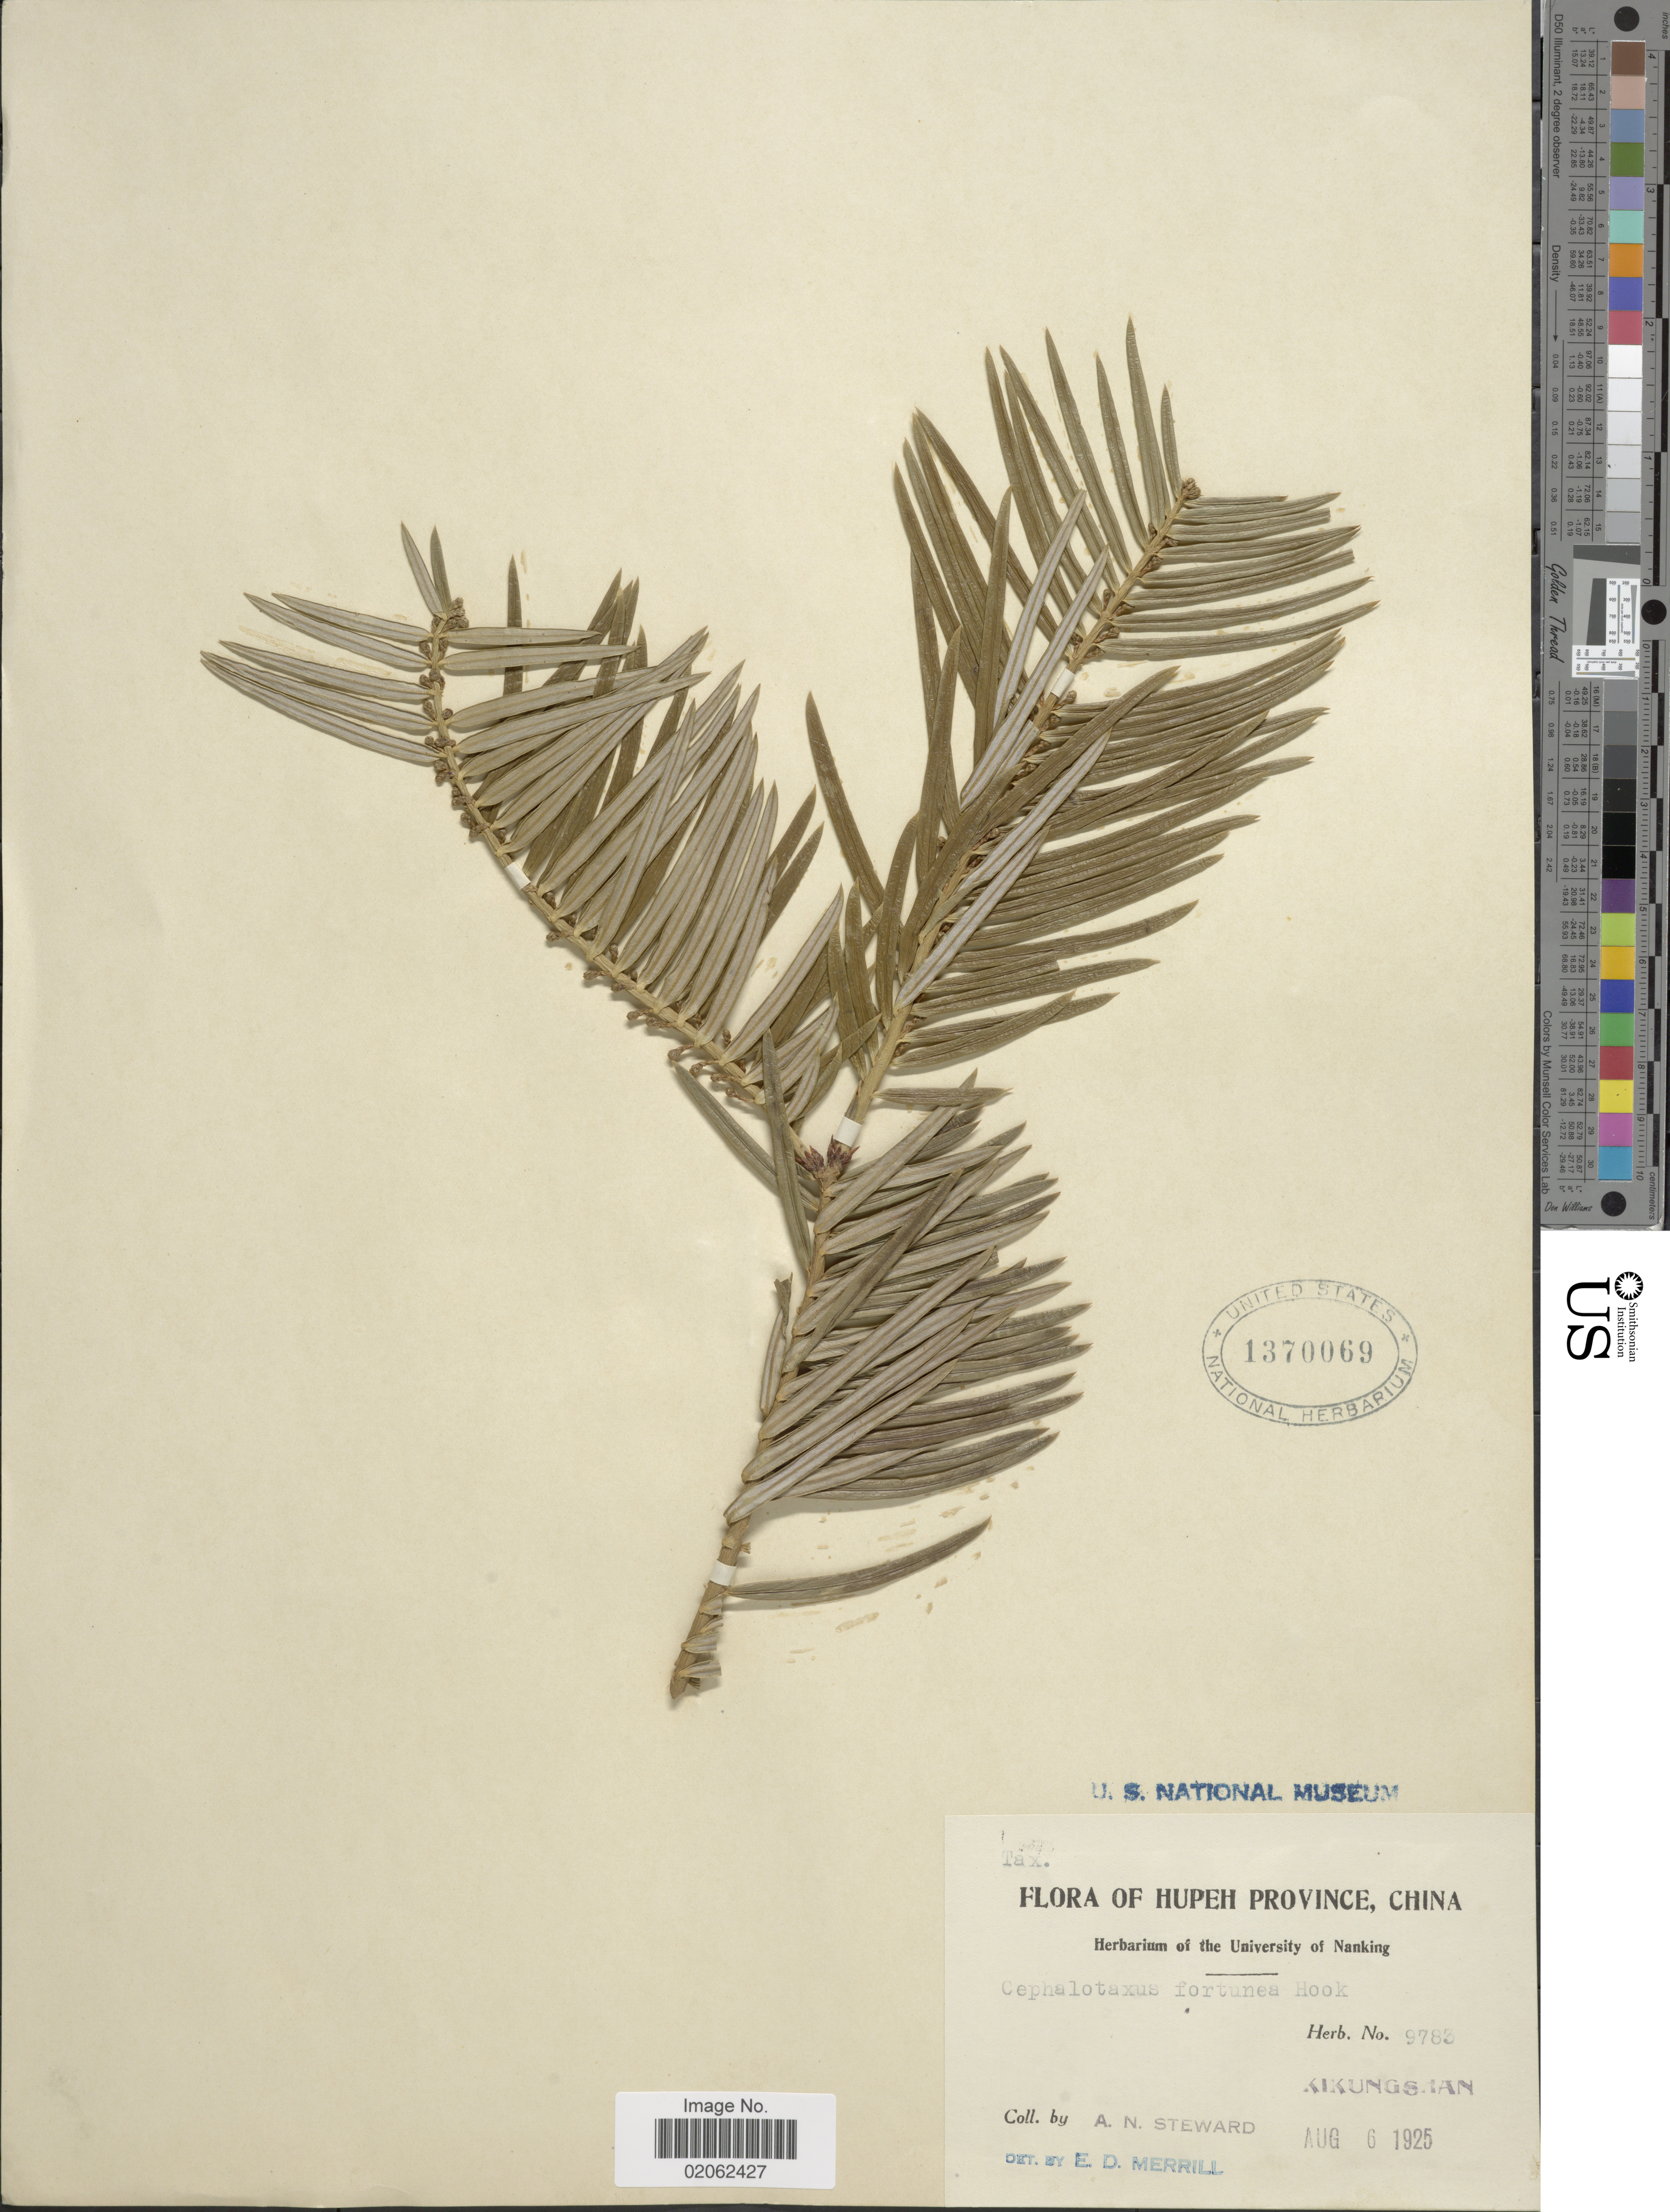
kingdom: Plantae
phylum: Tracheophyta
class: Pinopsida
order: Pinales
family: Cephalotaxaceae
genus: Cephalotaxus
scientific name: Cephalotaxus fortunei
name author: Hook.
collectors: A. N. Steward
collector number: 9783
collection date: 1925-08-06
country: China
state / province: Hubei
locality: Hupeh Province. Kikungshan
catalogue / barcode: US 1370069